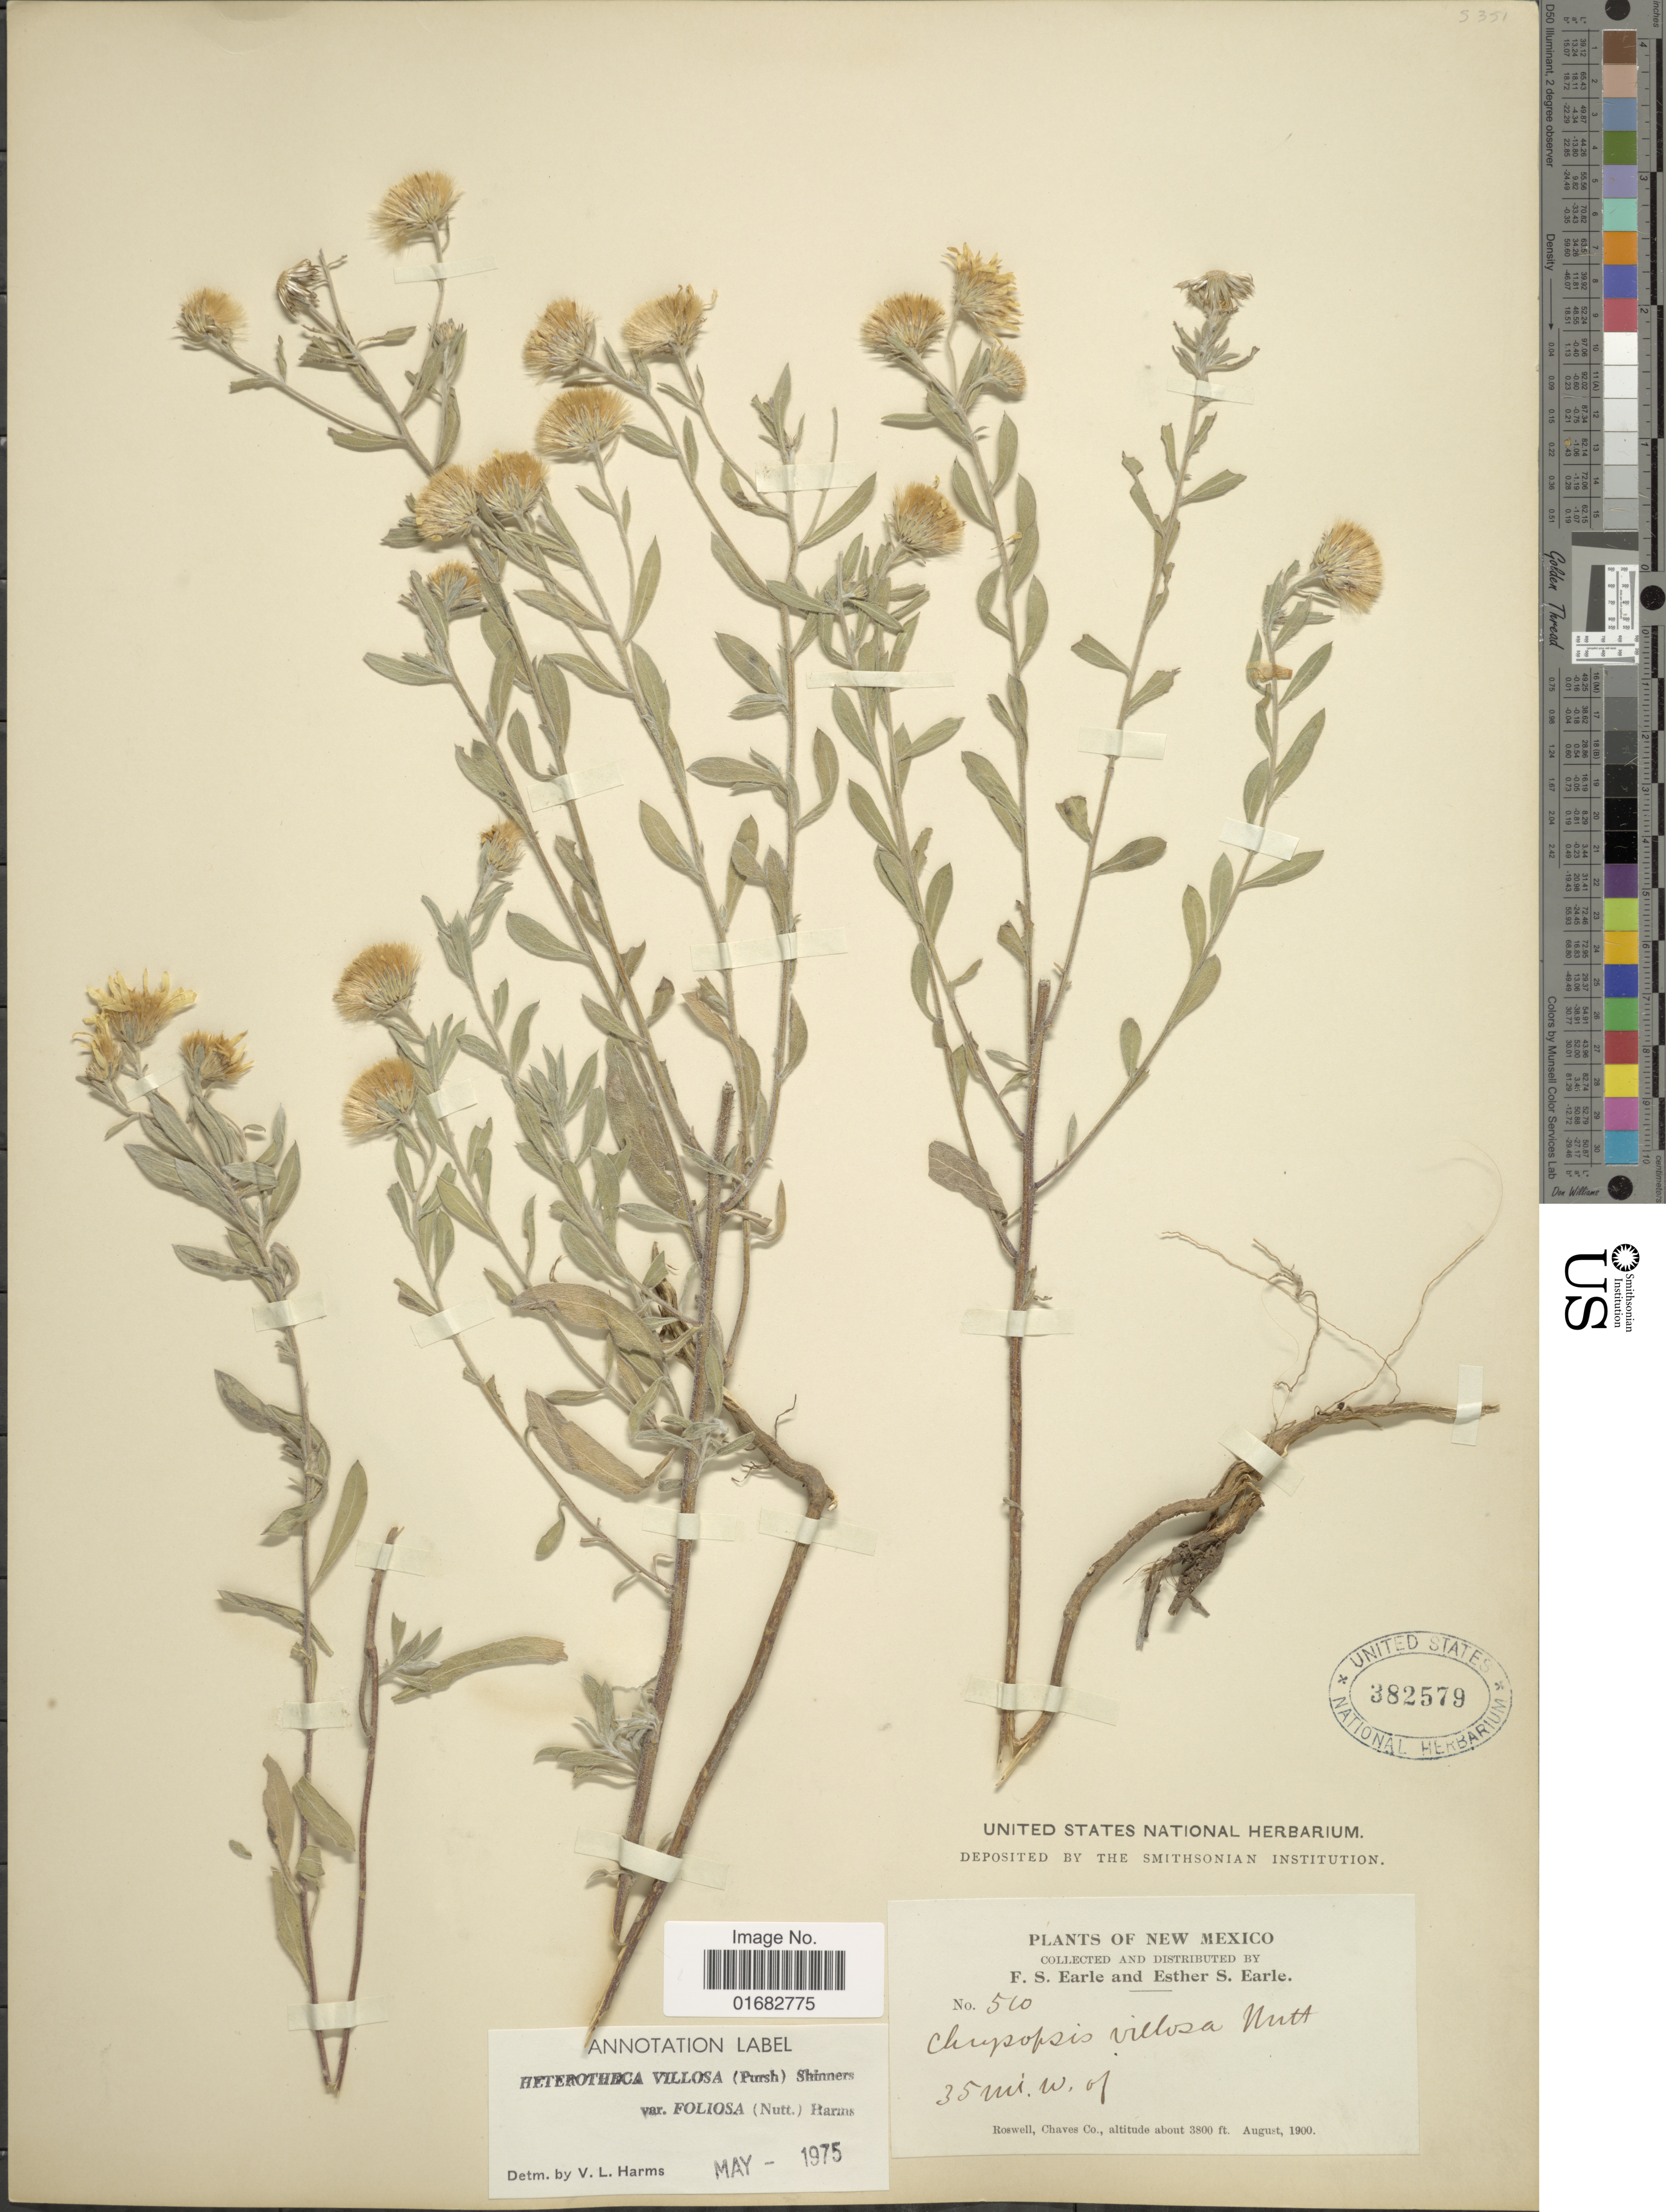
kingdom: Plantae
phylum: Tracheophyta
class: Magnoliopsida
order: Asterales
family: Asteraceae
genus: Heterotheca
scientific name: Heterotheca villosa var. foliosa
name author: (Nutt.) V.L. Harms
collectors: F. S. Earle & E. S. Earle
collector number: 510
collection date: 1900-08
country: United States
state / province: New Mexico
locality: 35 mi. w. of Roswell, Chaves Co.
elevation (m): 1158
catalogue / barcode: US 382579